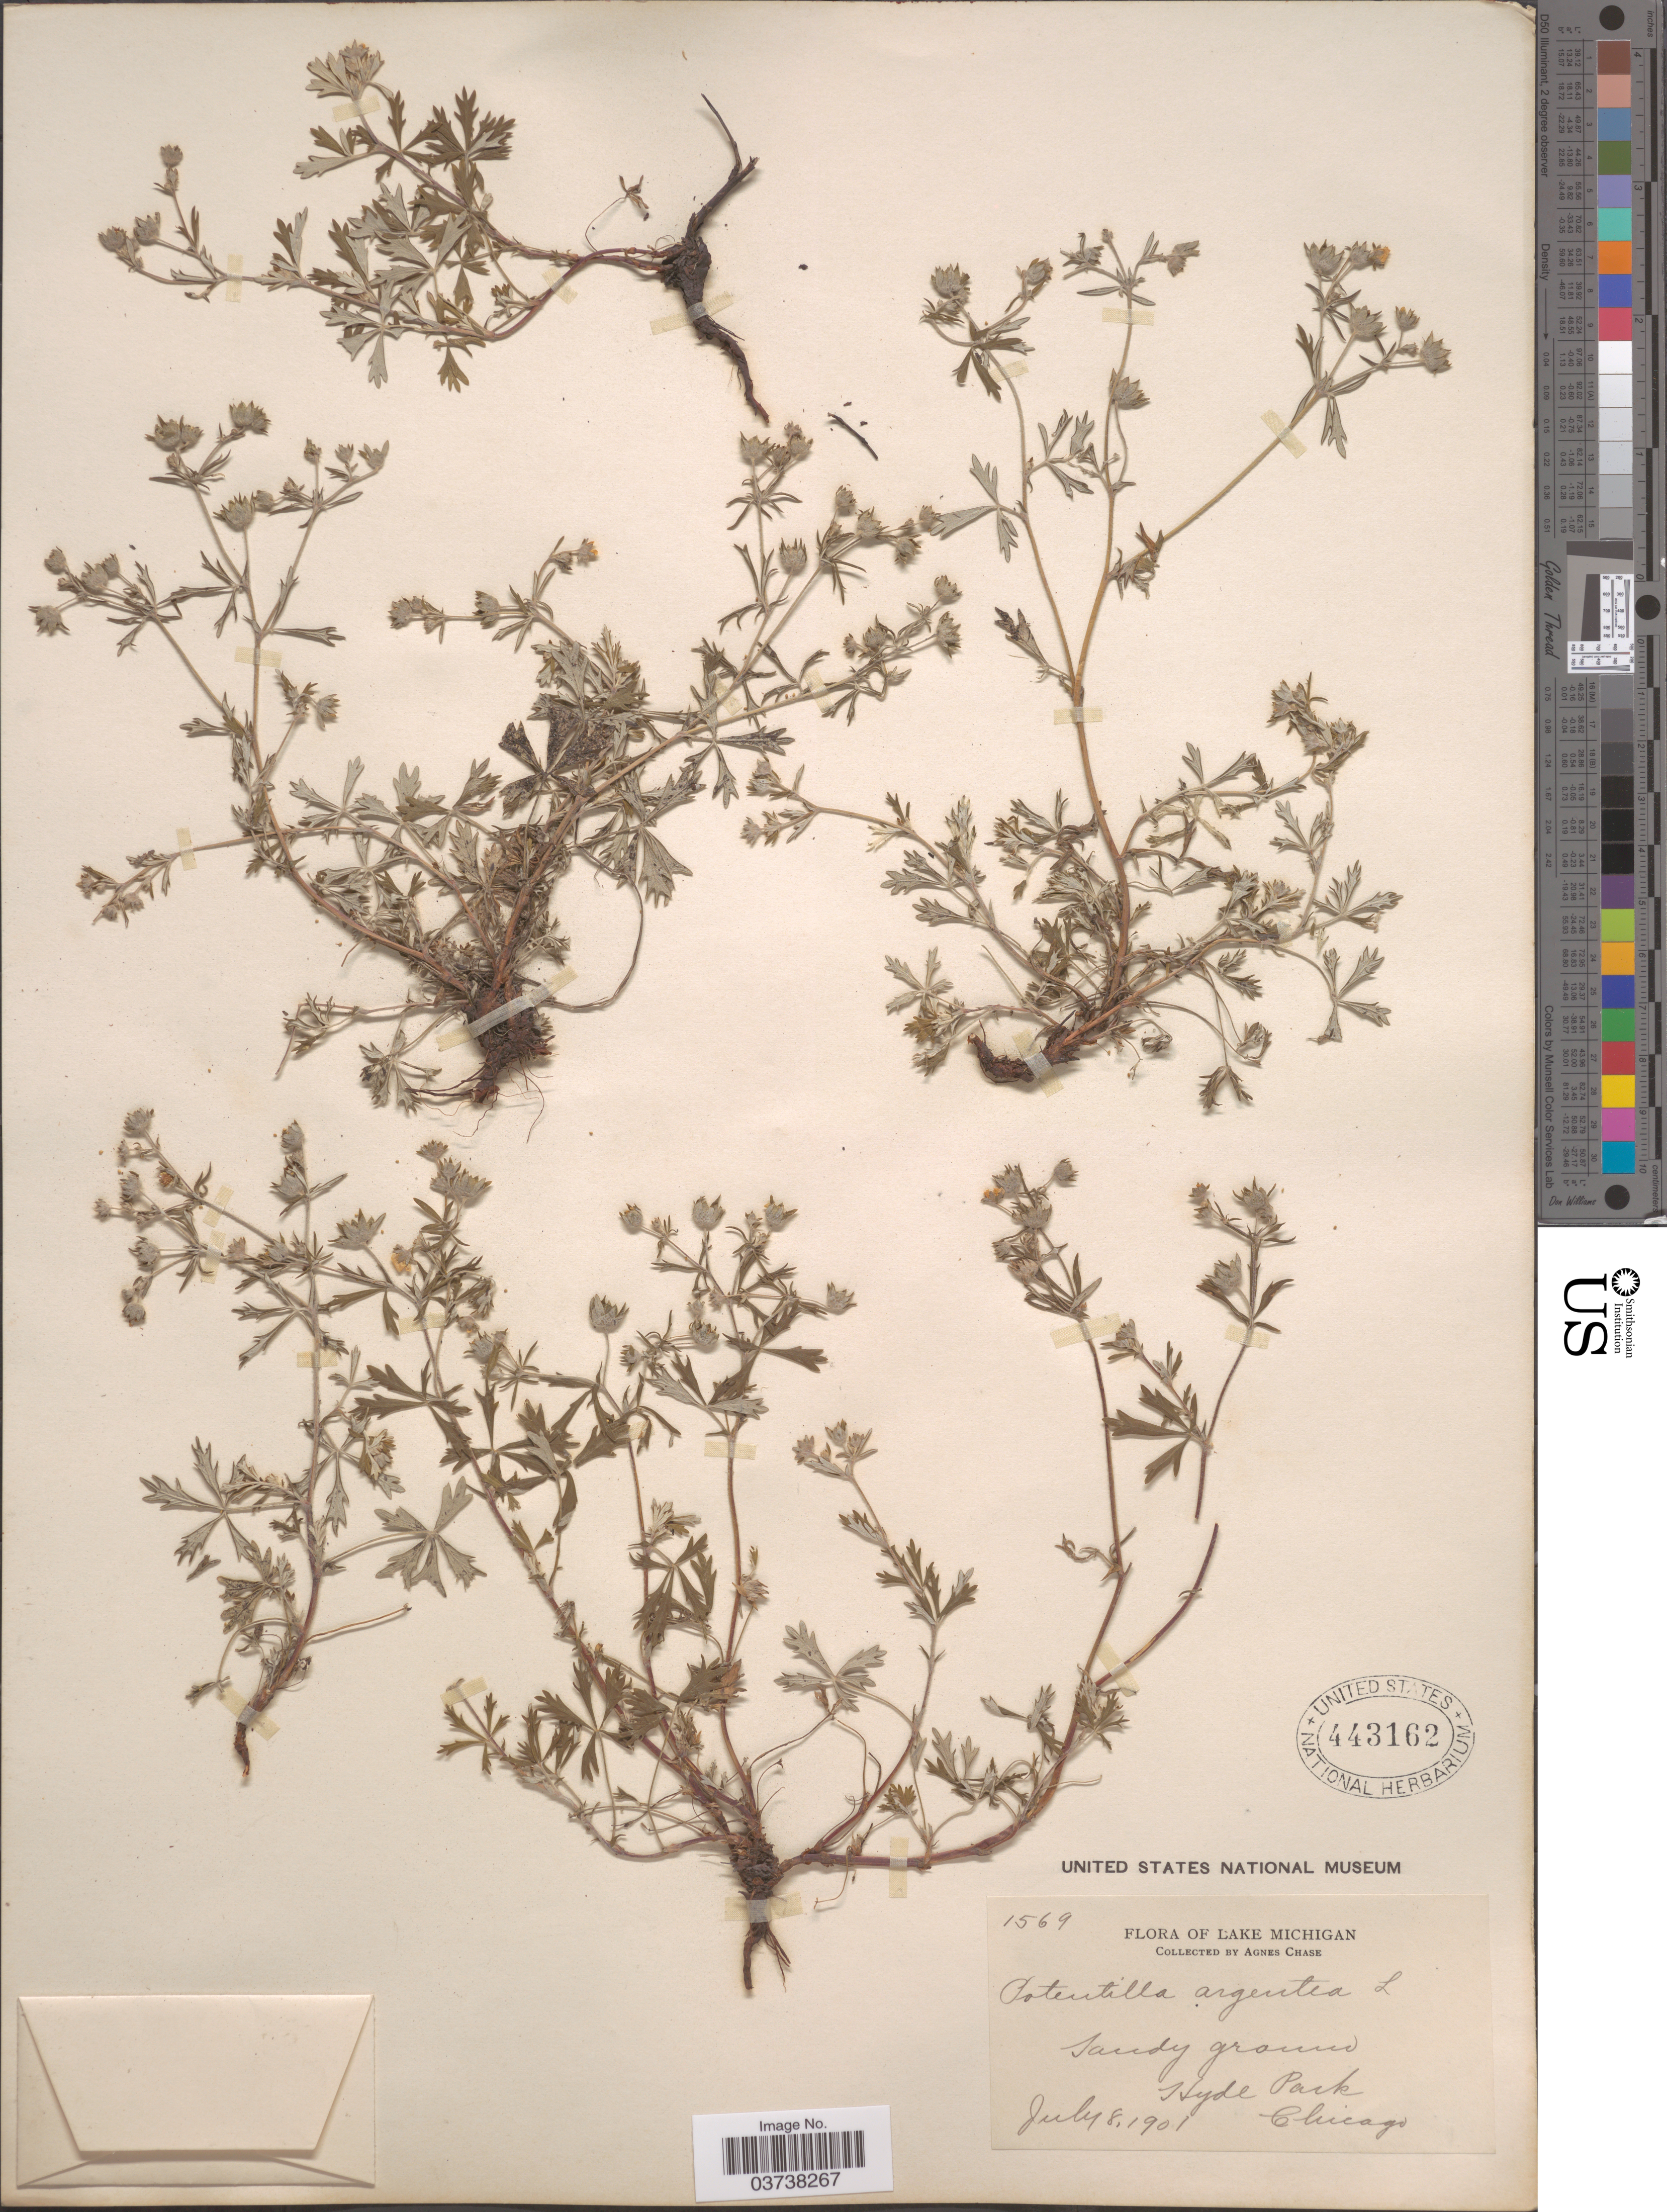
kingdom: Plantae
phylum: Tracheophyta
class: Magnoliopsida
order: Rosales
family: Rosaceae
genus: Potentilla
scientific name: Potentilla argentea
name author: L.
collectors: A. Chase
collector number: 1569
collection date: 1901-07-08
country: United States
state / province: Michigan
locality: Lake Michigan. Hyde Park, Chicago.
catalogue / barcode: US 443162